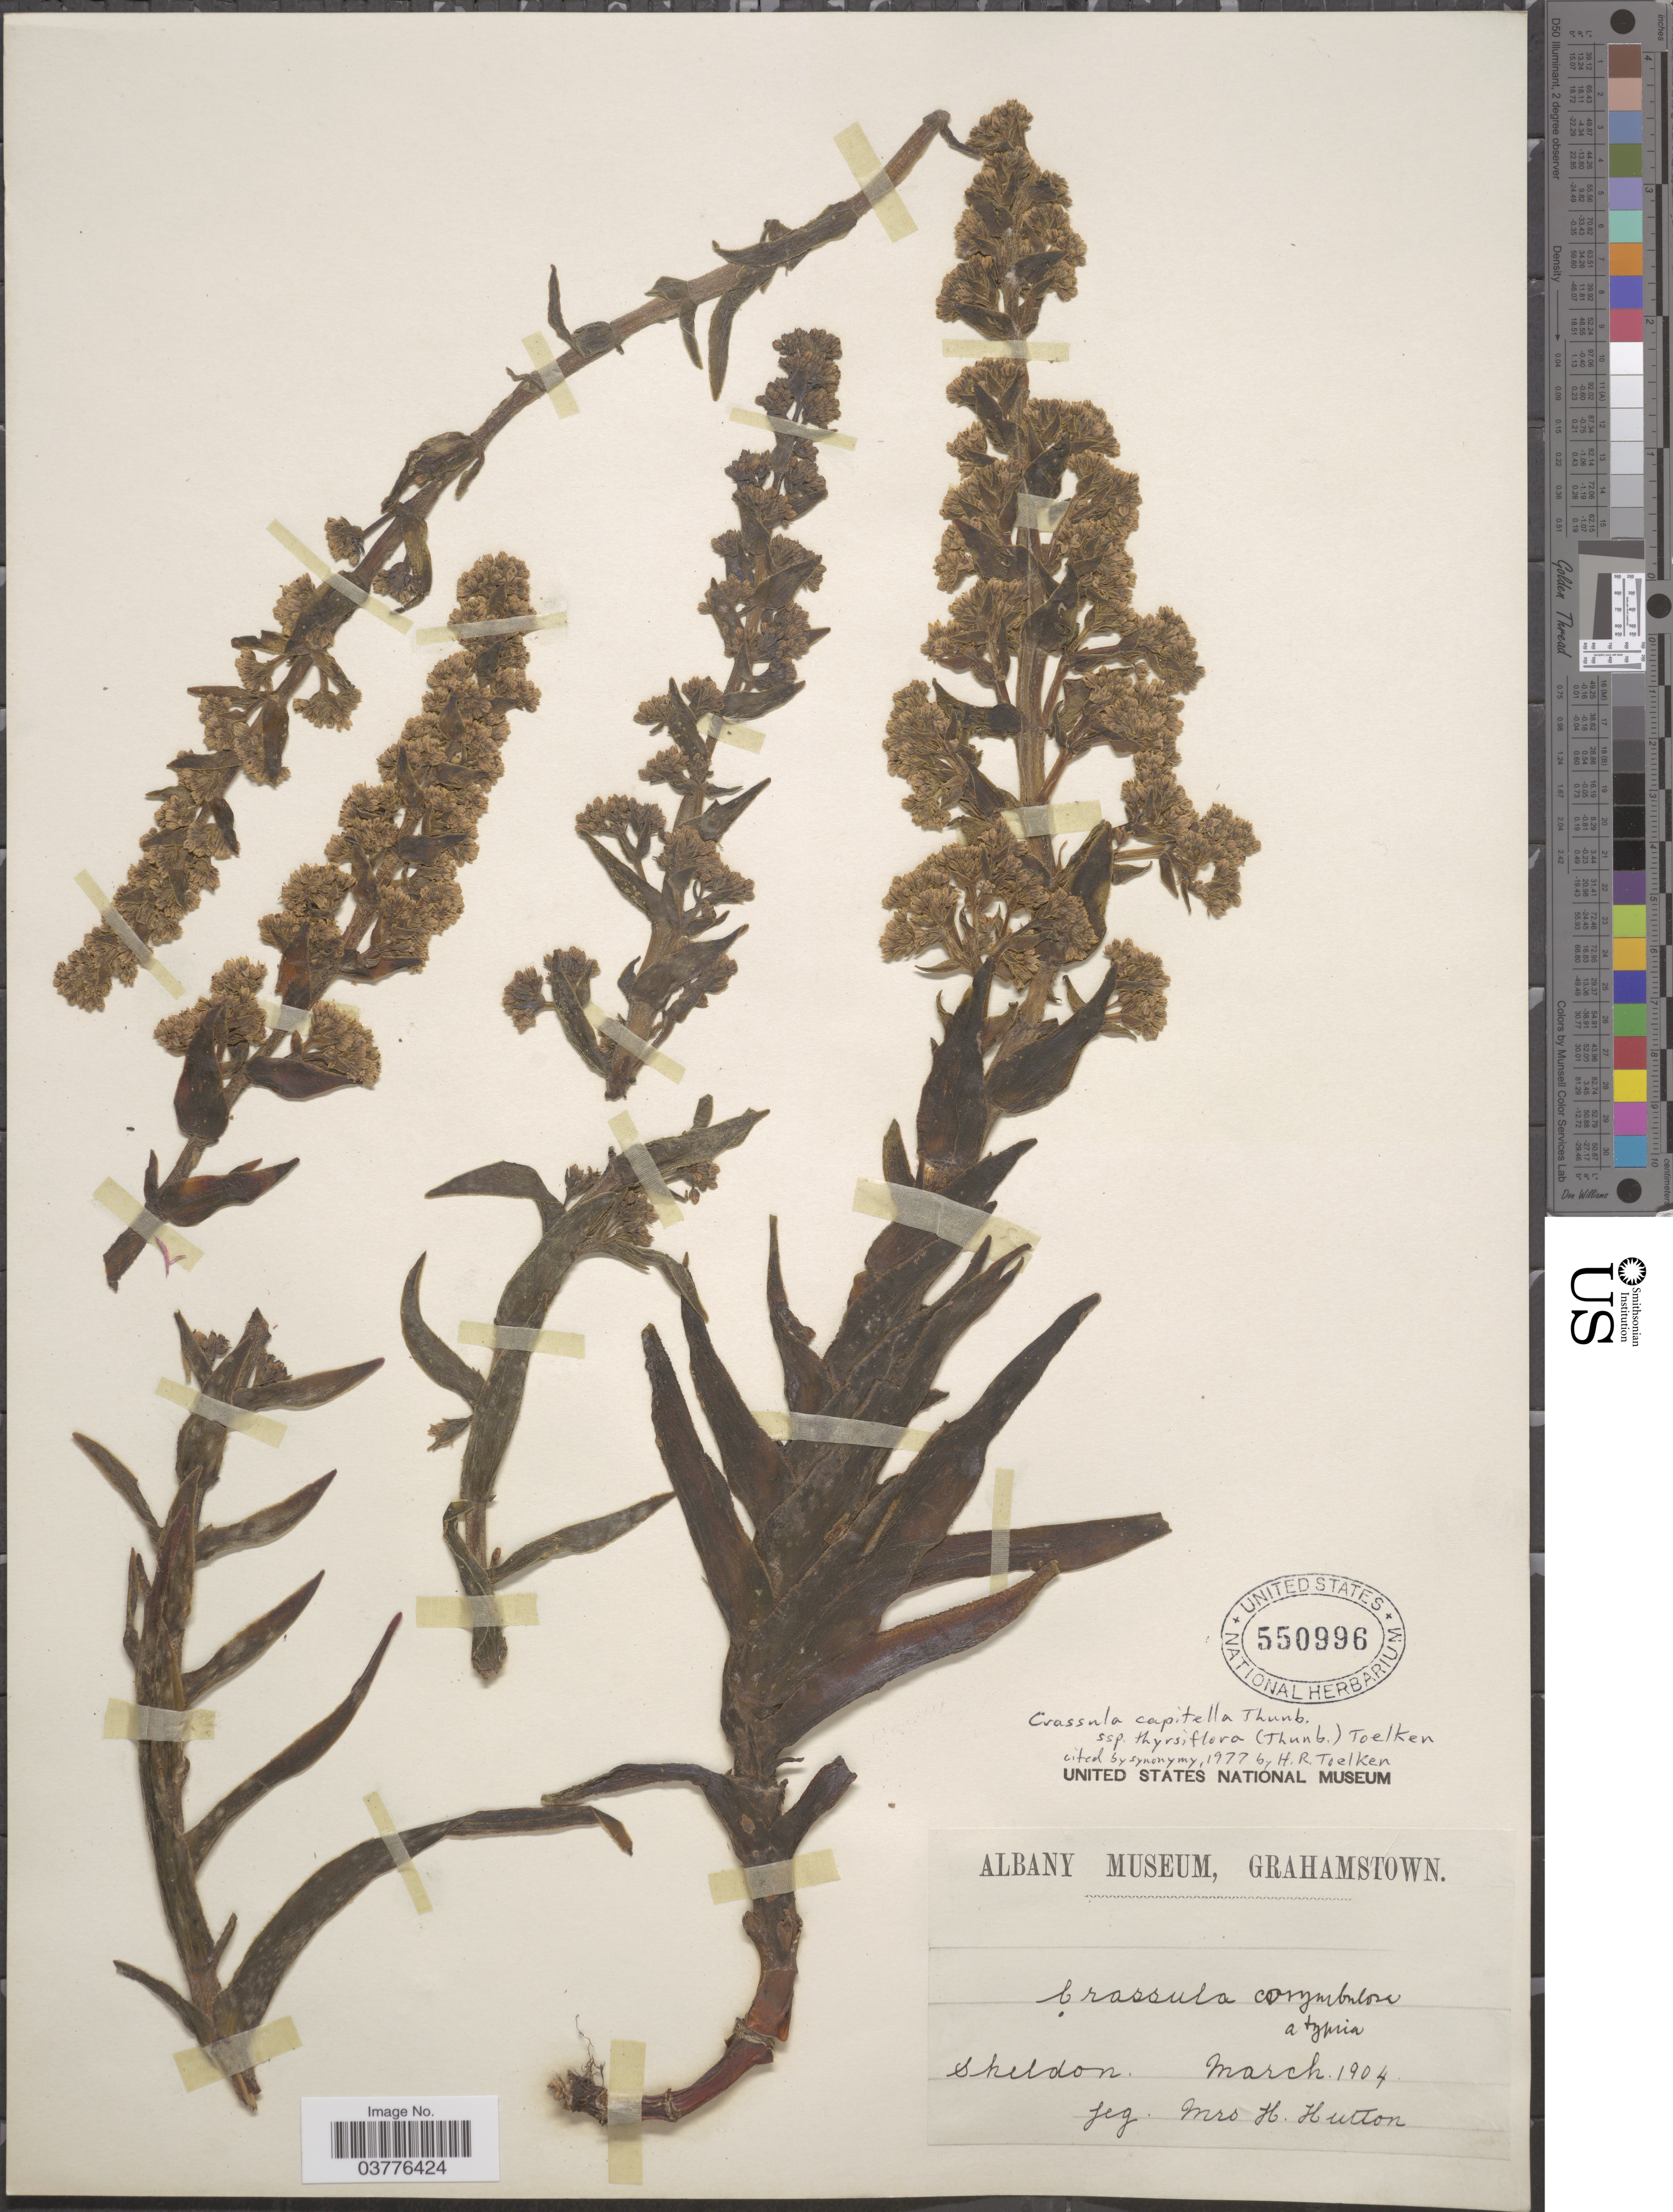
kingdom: Plantae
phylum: Tracheophyta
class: Magnoliopsida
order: Saxifragales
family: Crassulaceae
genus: Crassula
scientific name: Crassula capitella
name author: Thunb.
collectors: H. Hutton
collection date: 1904-03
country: South Africa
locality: Sheldon.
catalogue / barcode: US 550996